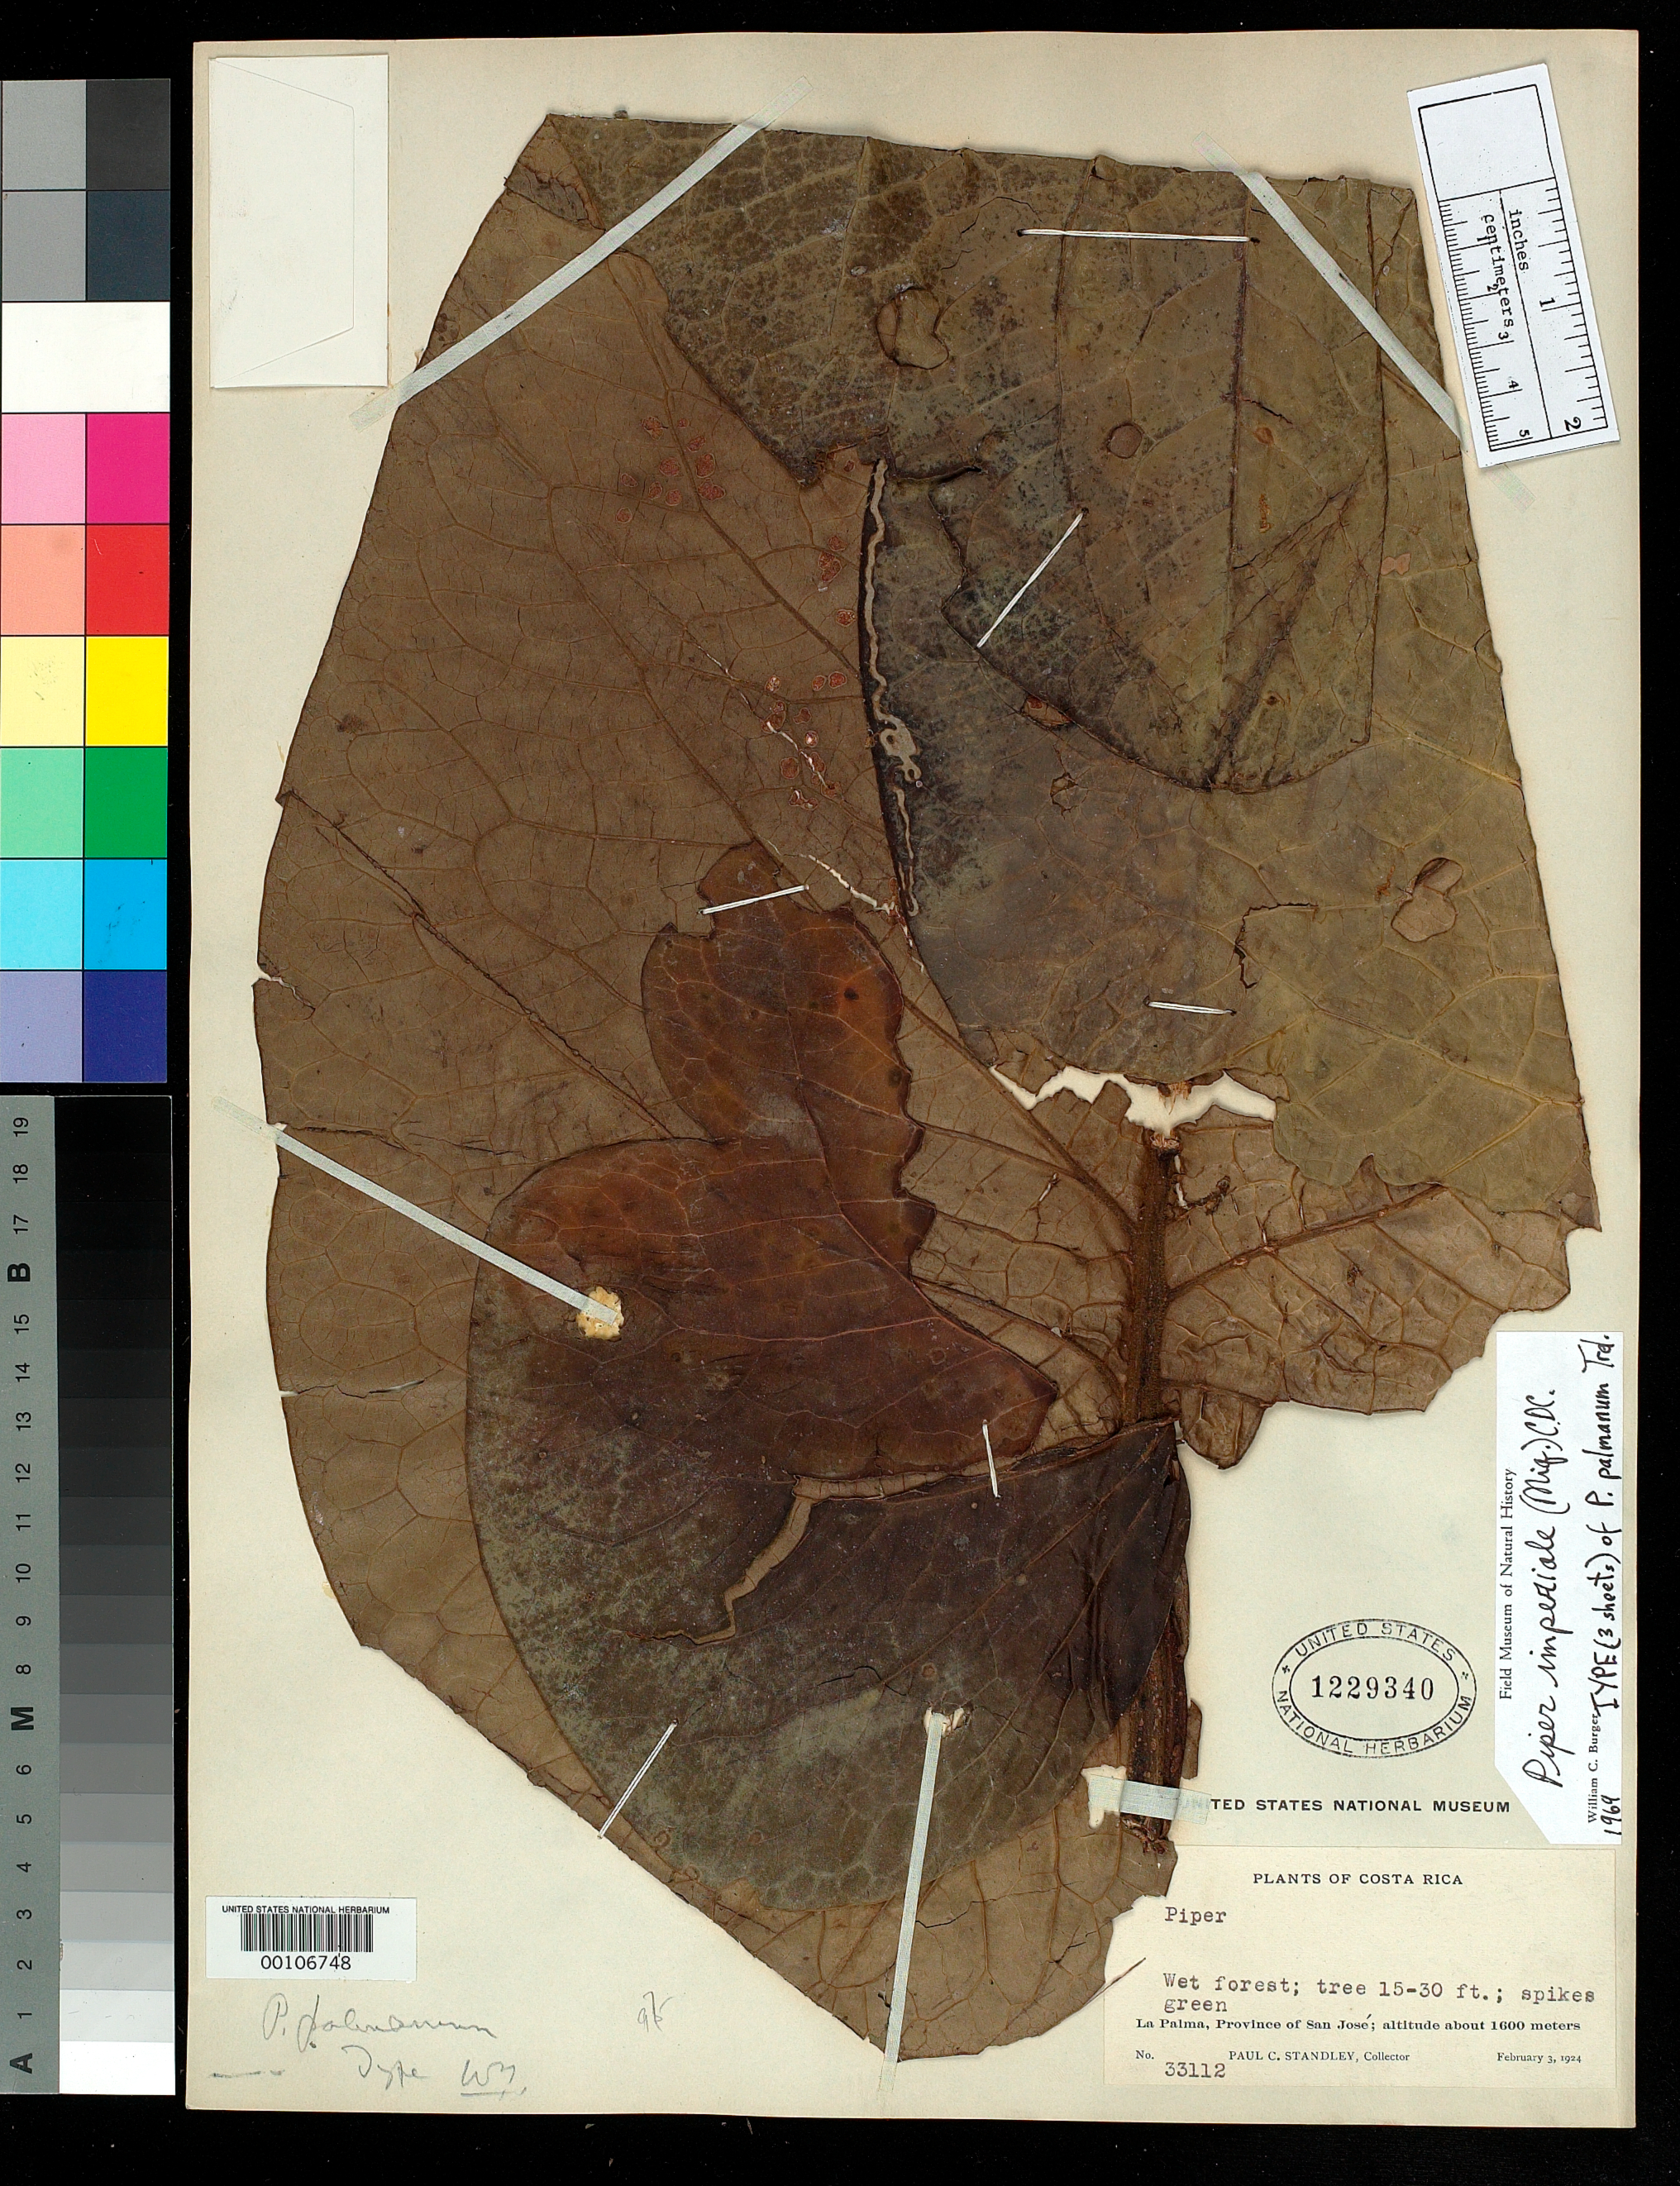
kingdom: Plantae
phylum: Tracheophyta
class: Magnoliopsida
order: Piperales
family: Piperaceae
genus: Piper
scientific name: Piper palmanum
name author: Trel.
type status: Holotype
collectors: P. C. Standley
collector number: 33112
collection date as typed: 03 Feb 1924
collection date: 1924-02-03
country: Costa Rica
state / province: San José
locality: La Palma.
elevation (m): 1600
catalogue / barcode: US 1229340